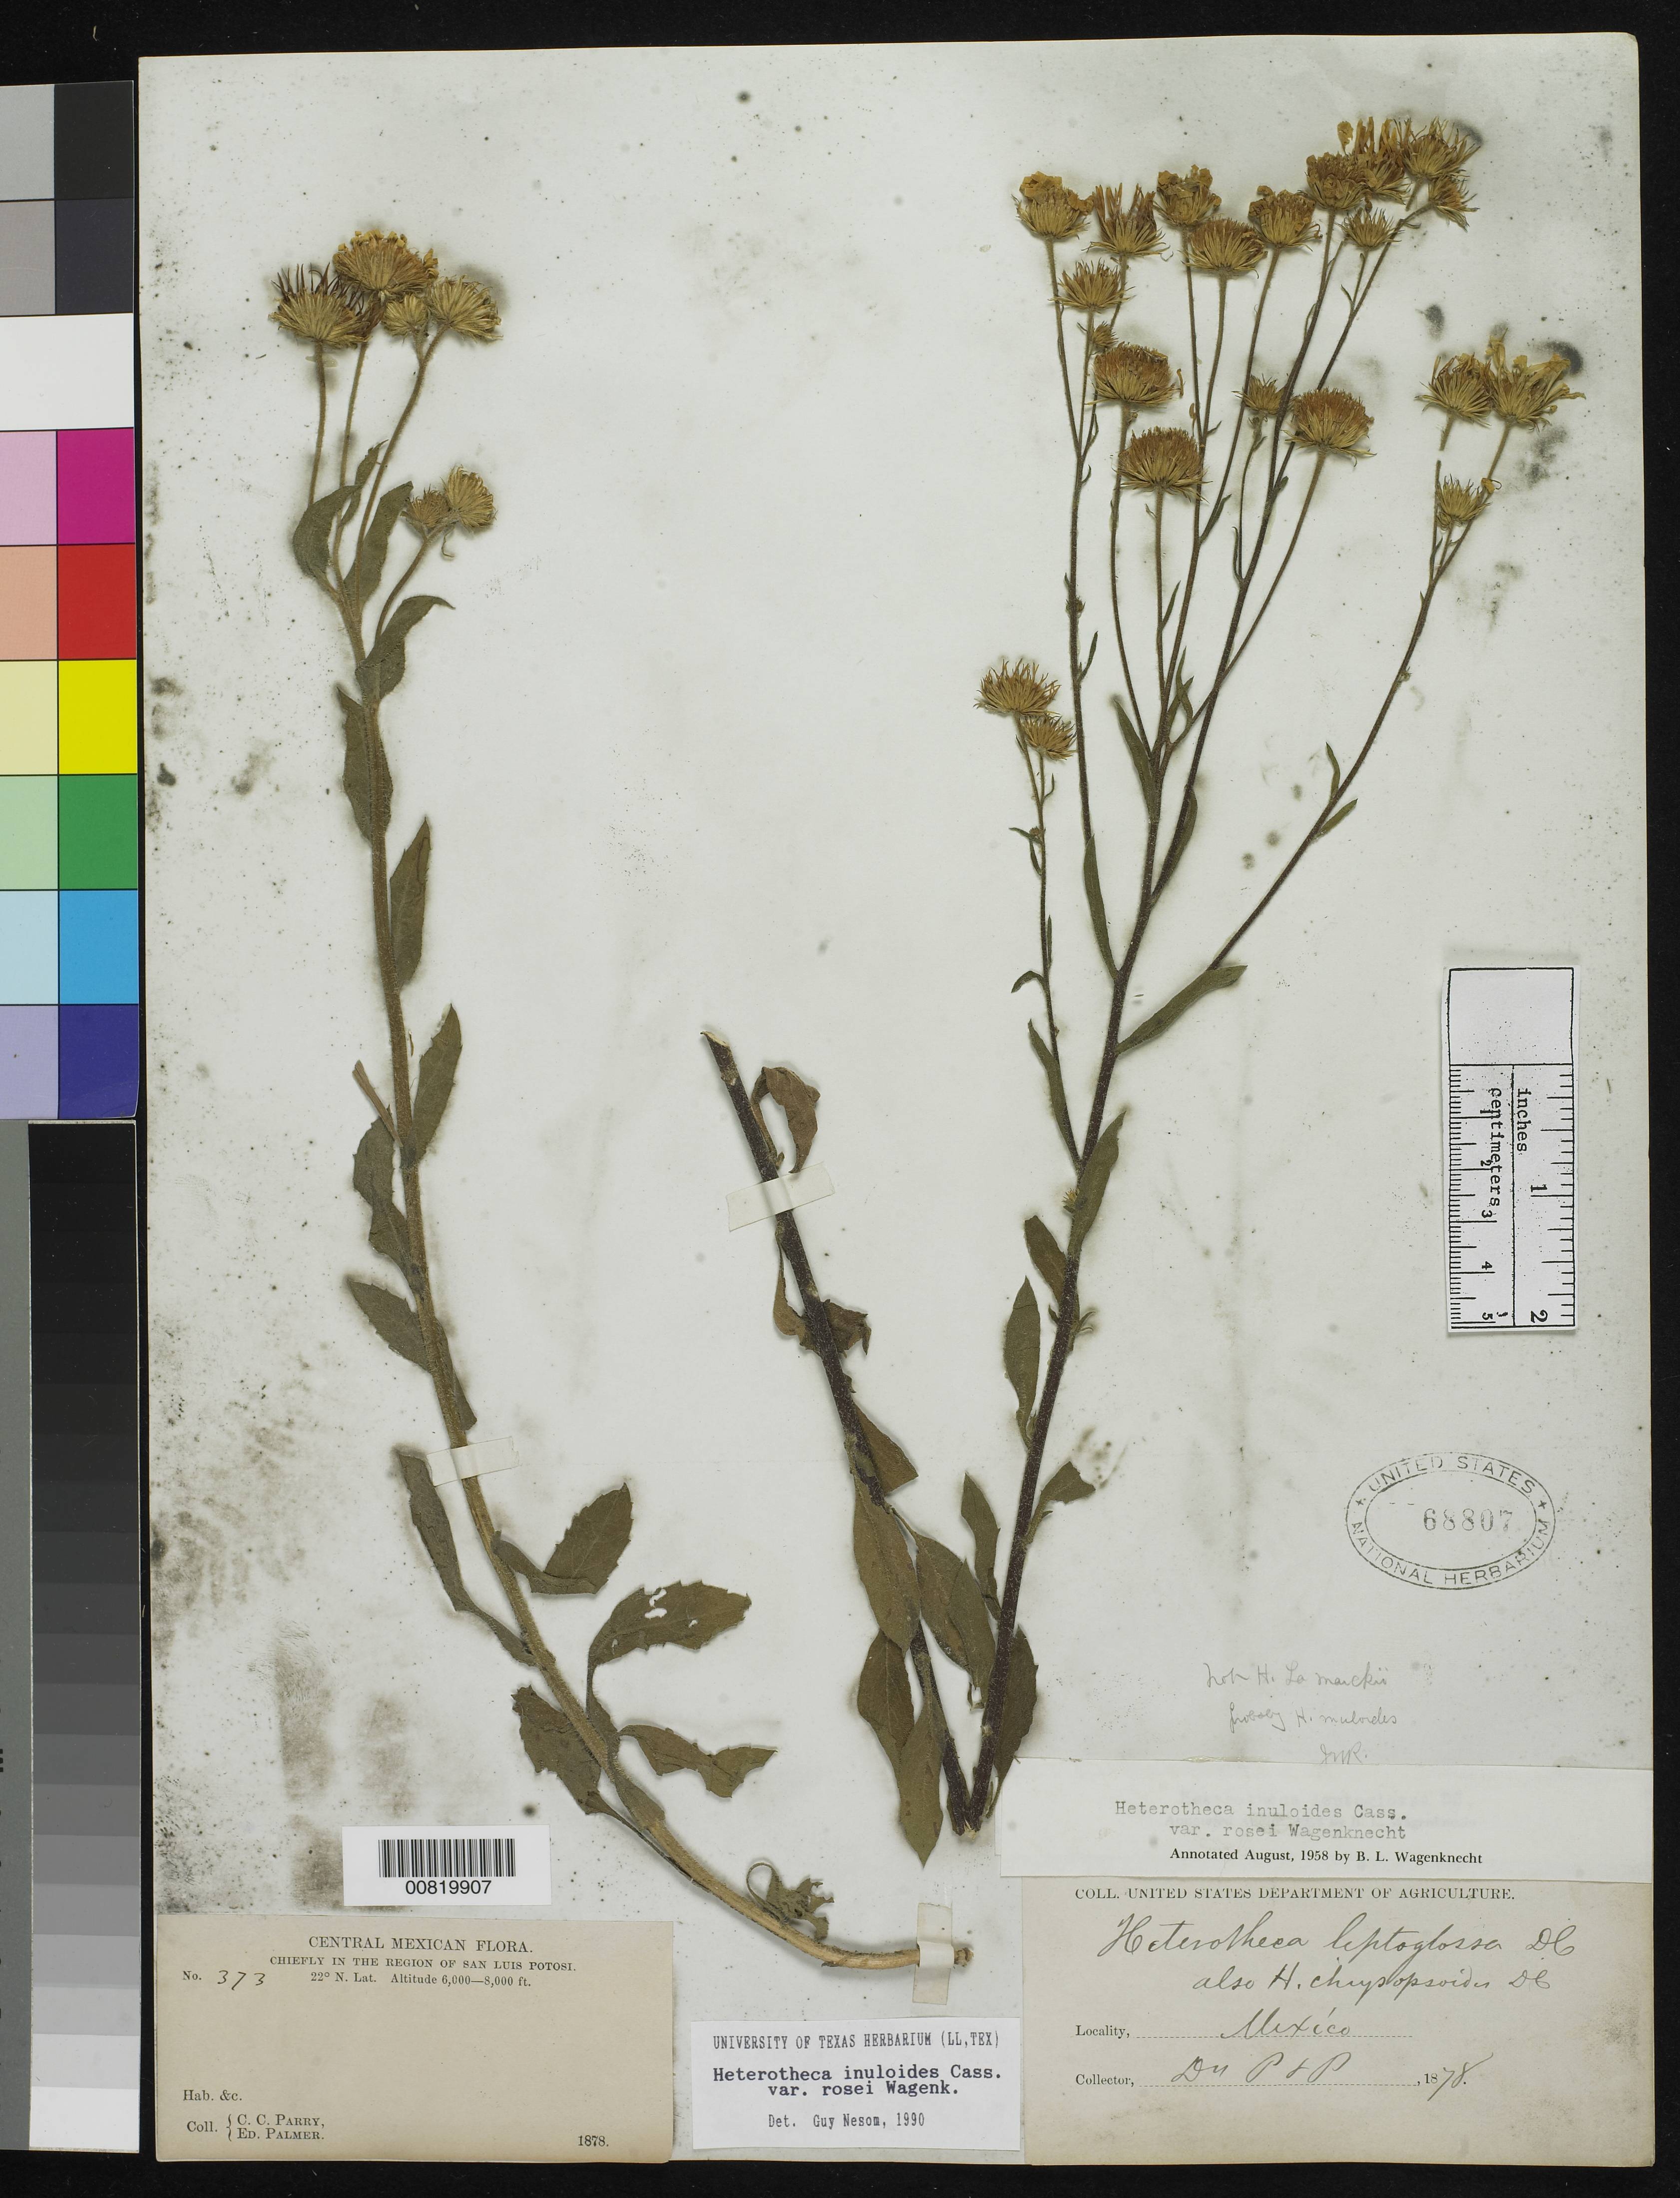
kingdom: Plantae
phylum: Tracheophyta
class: Magnoliopsida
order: Asterales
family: Asteraceae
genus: Heterotheca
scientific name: Heterotheca inuloides var. rosei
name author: B. Wagenkn.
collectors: C. C. Parry & E. Palmer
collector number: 373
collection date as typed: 1878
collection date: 1878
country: Mexico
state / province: San Luis Potosí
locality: Chiefly in the region of San Luis Potosí.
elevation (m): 1829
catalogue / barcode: US 68807